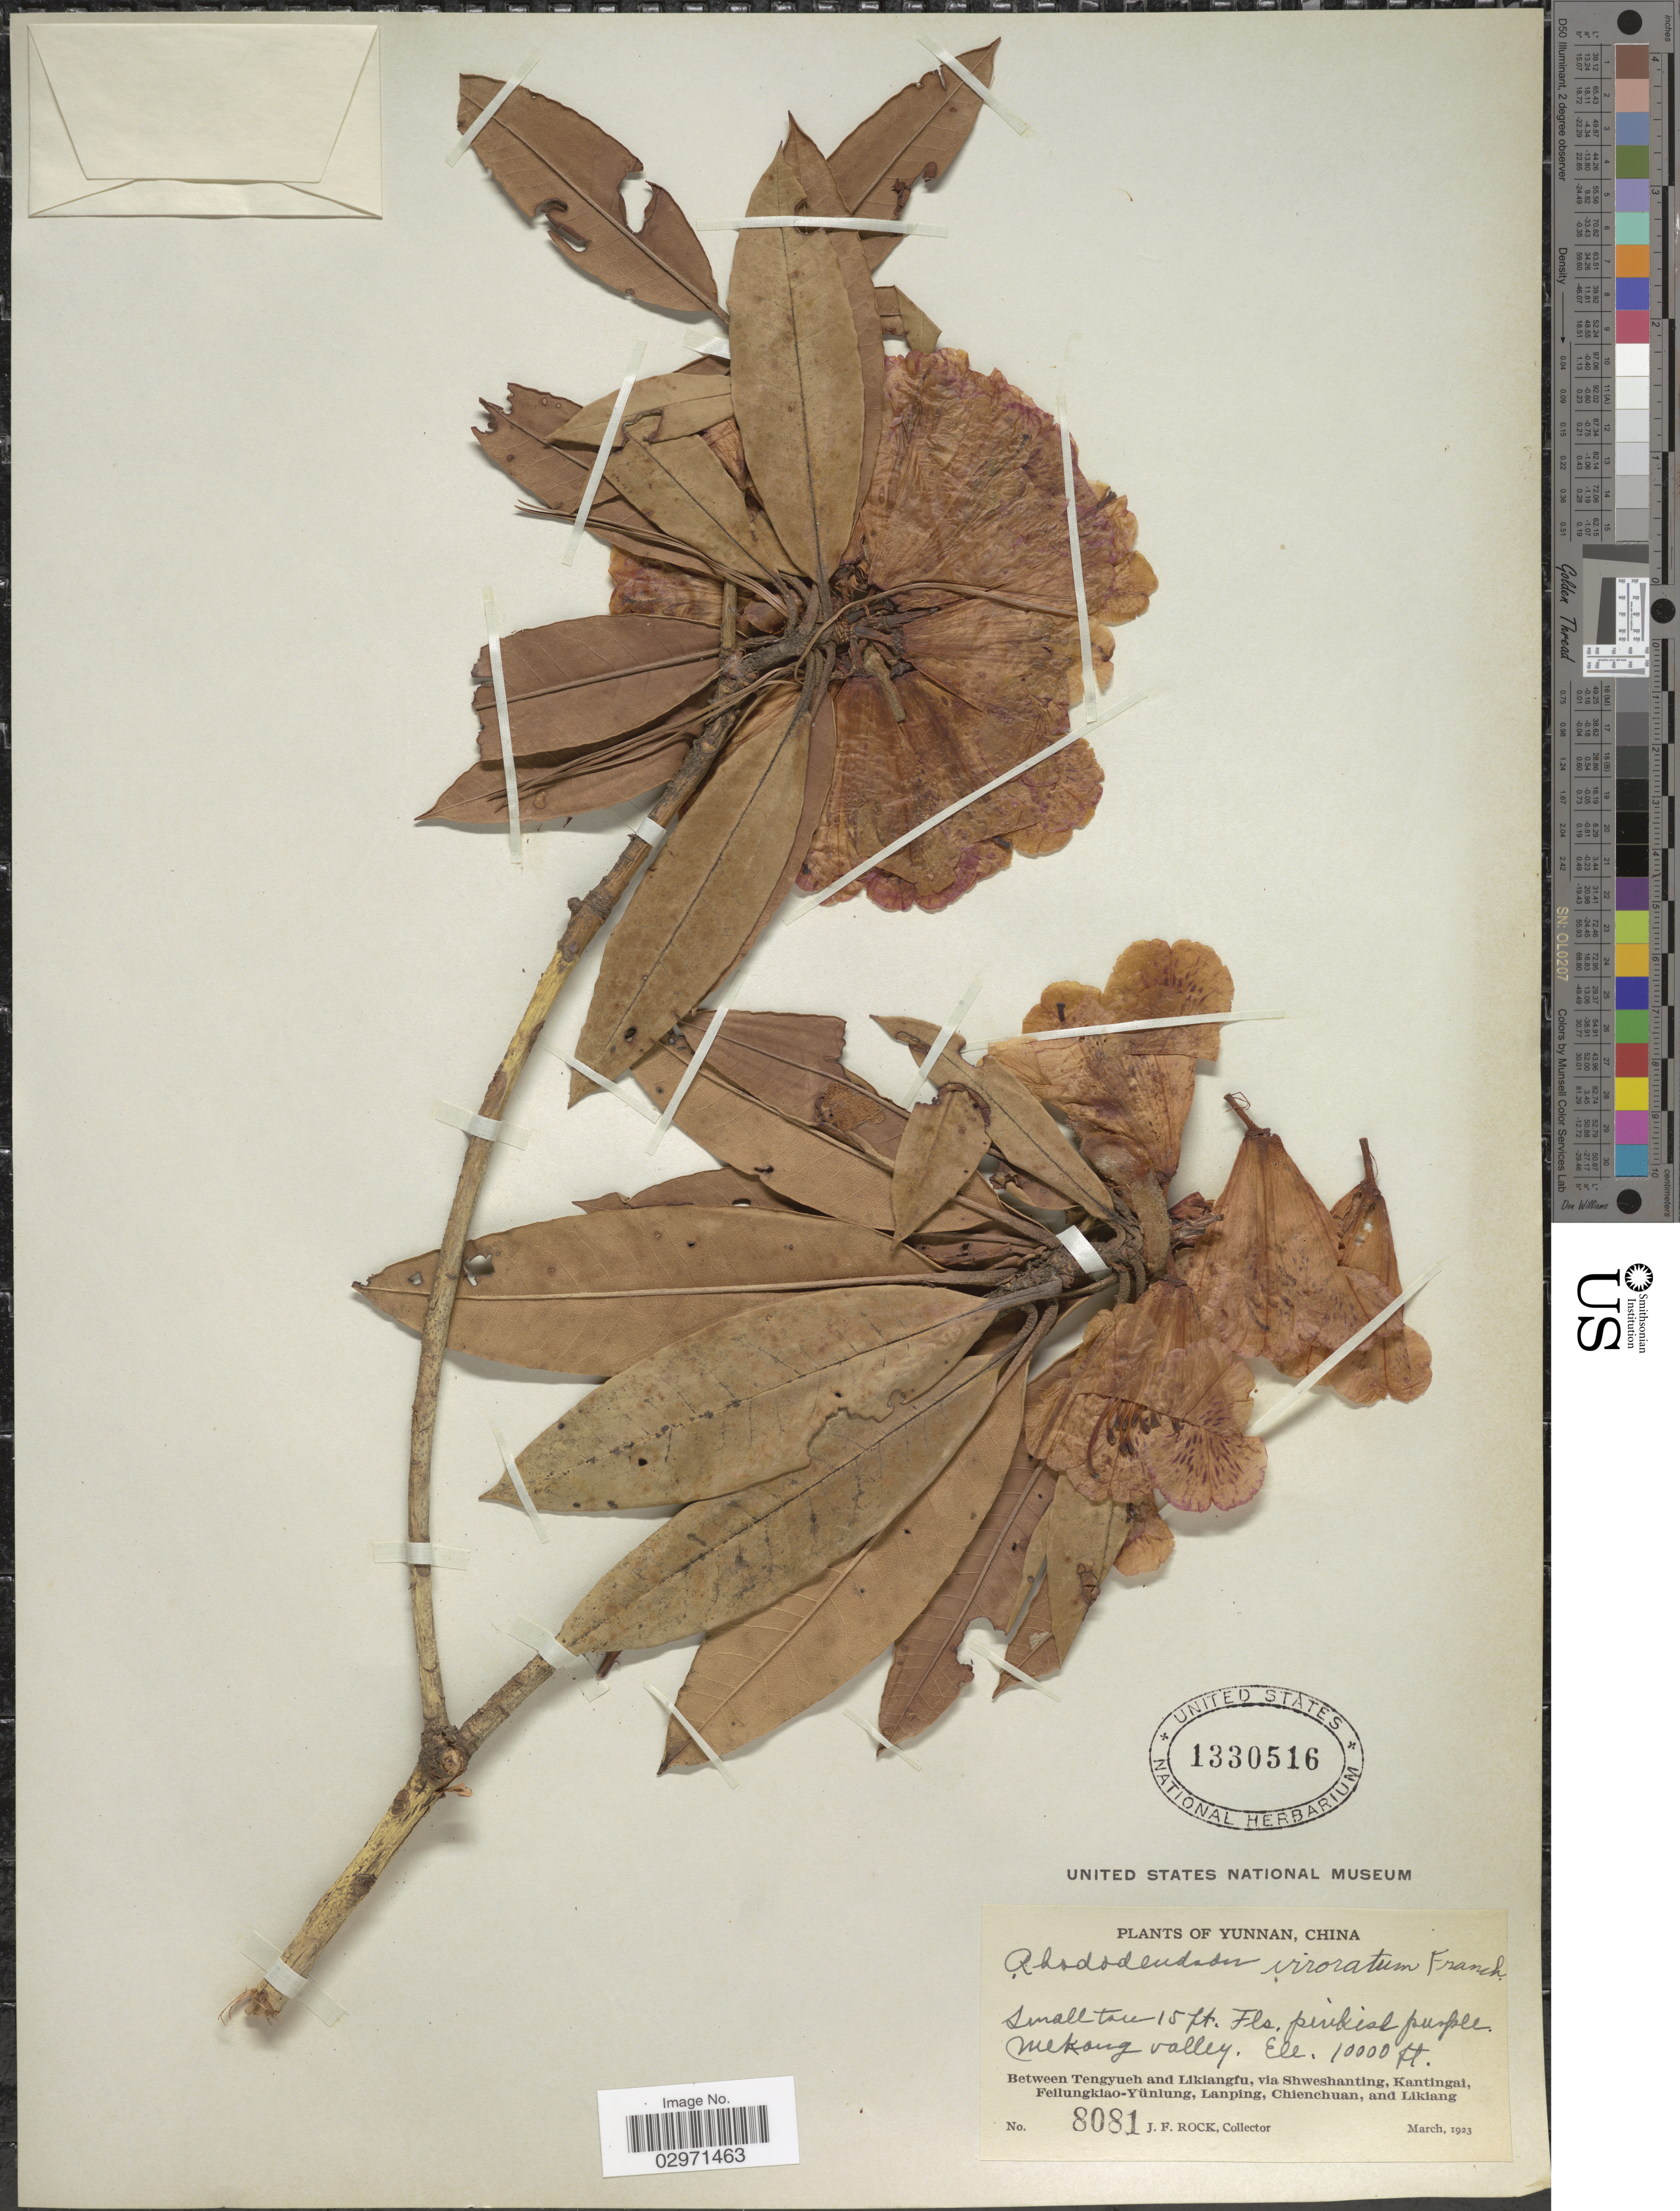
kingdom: Plantae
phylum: Tracheophyta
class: Magnoliopsida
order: Ericales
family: Ericaceae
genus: Rhododendron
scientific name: Rhododendron irroratum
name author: Franch.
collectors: J. Rock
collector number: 8081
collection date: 1923-03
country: China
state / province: Yunnan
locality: Between Tengyueh and Likiangfu, via Shweshanting, Kantingai, Feilungkiao-Yünlung, Lanping, Chienchuan, and Likiang. Mekong valley.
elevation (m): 3048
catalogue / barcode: US 1330516